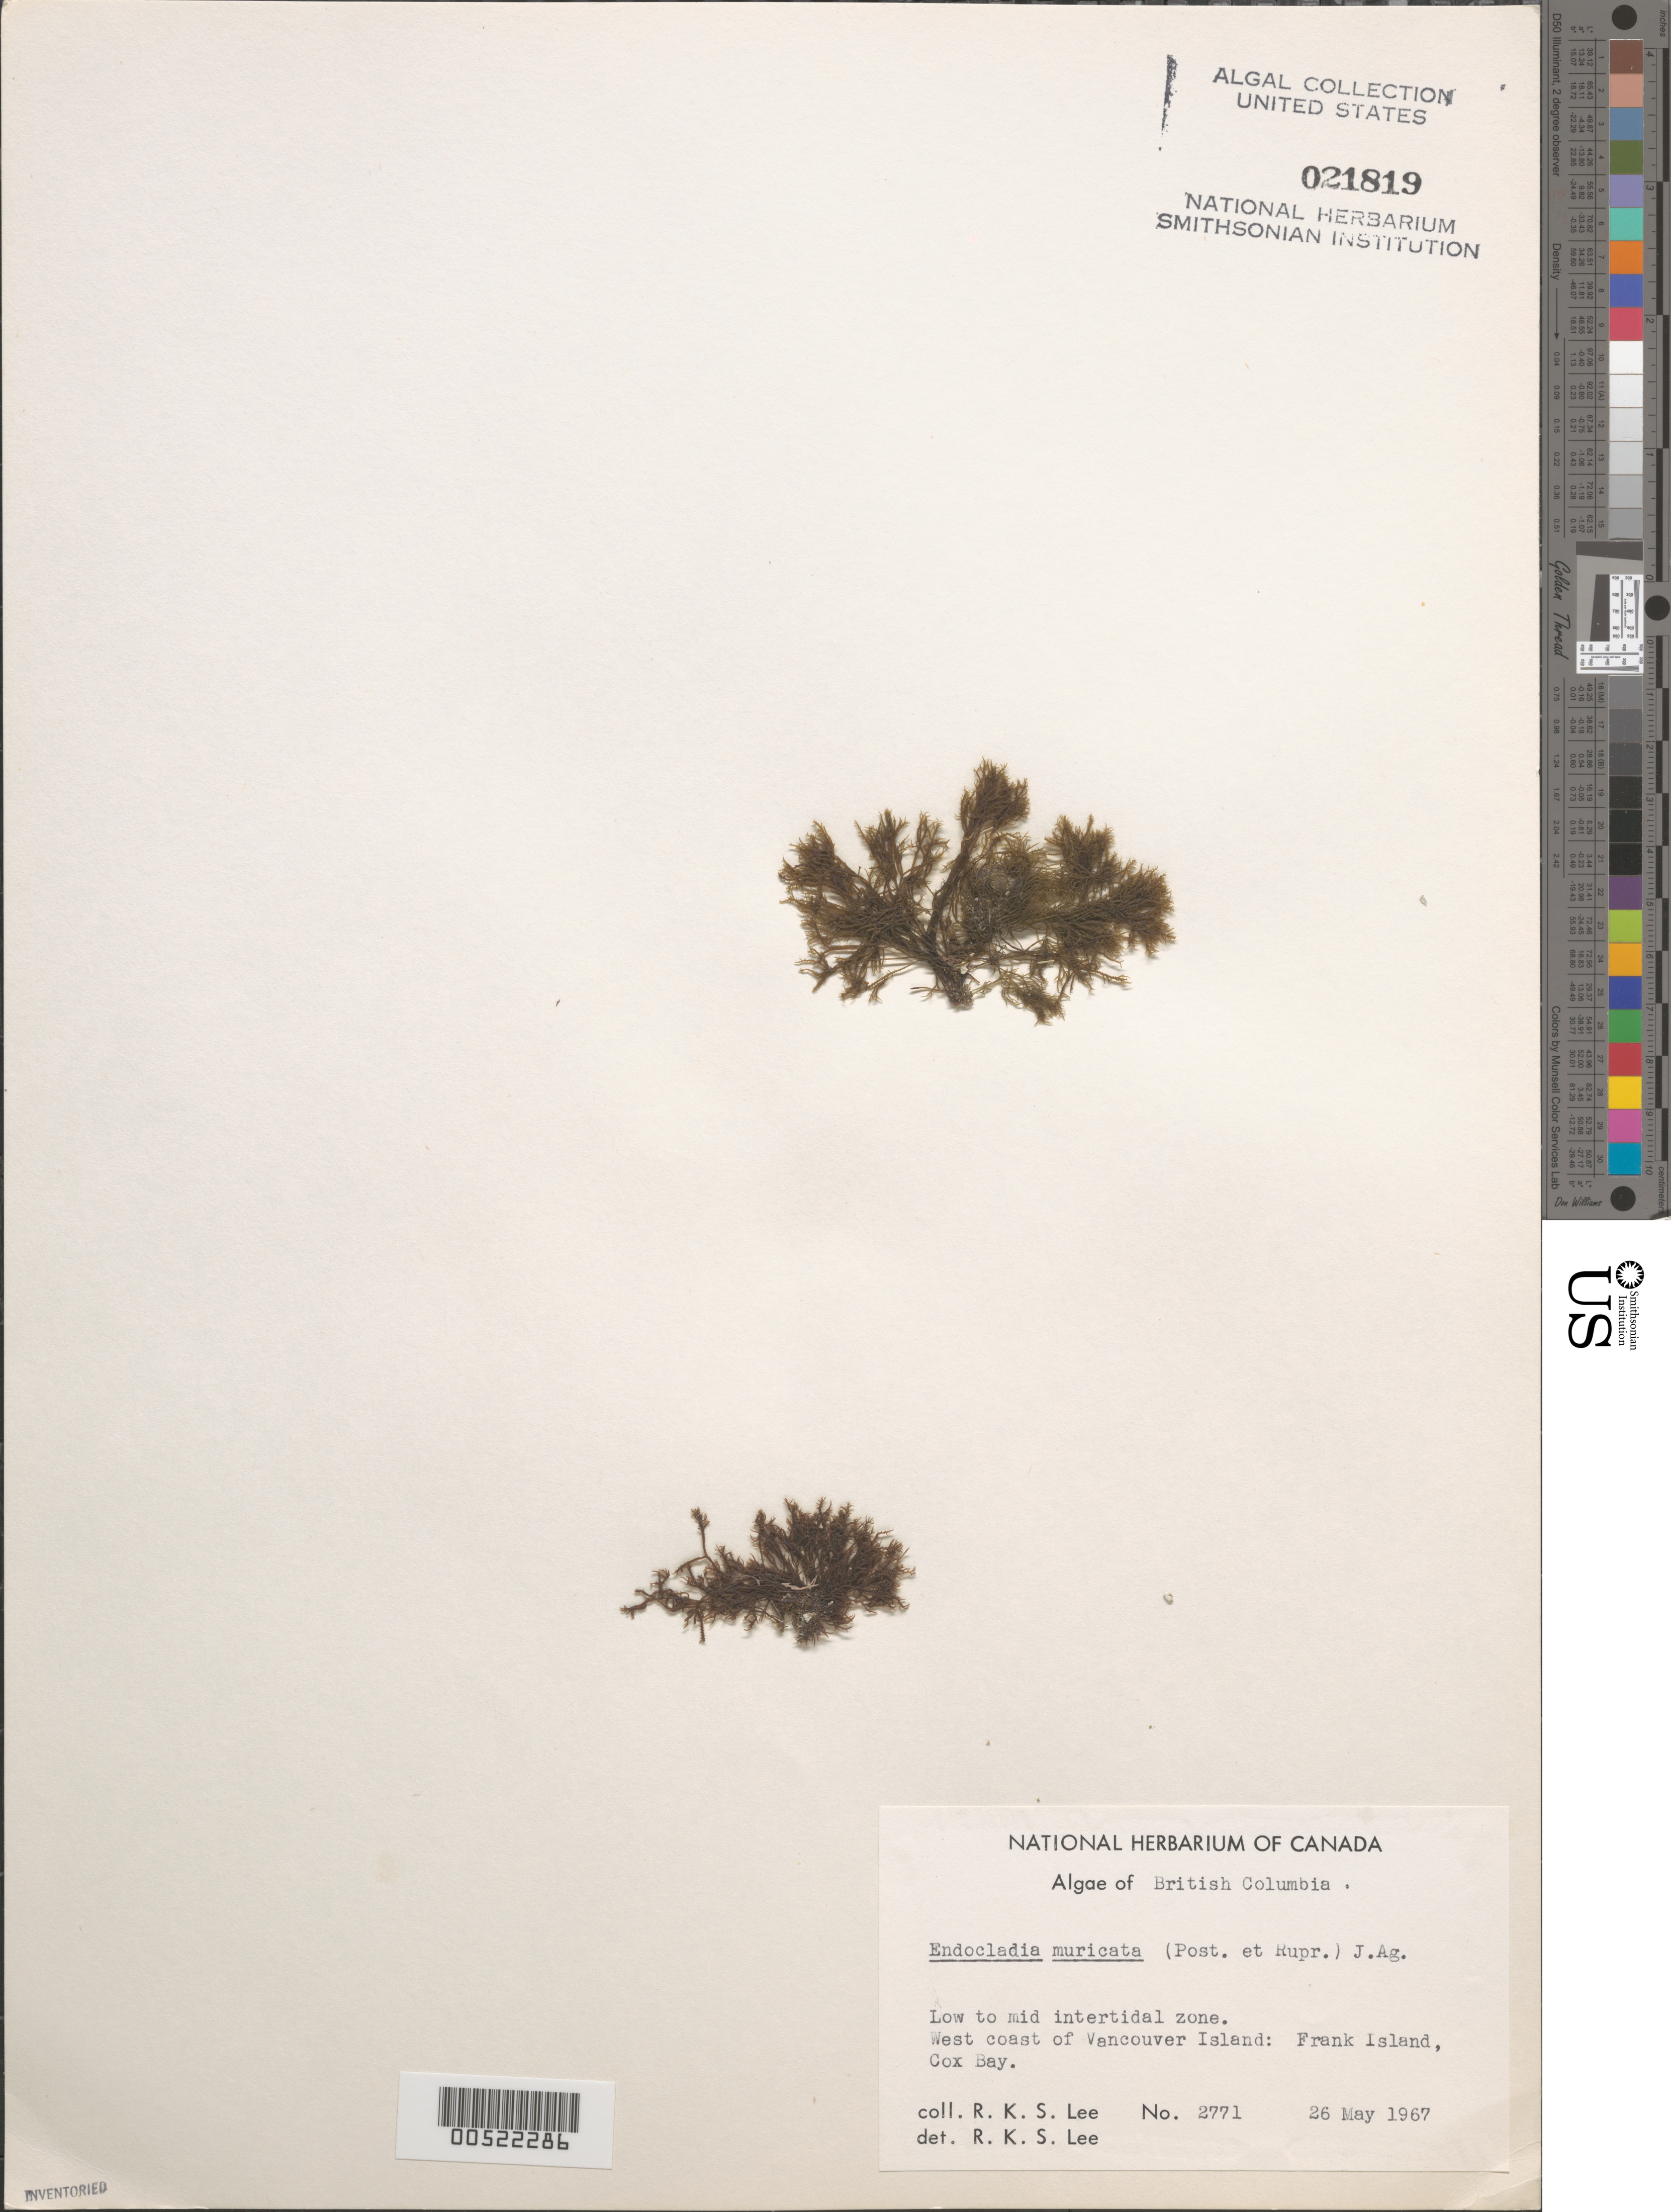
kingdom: Plantae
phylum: Rhodophyta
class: Florideophyceae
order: Gigartinales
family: Endocladiaceae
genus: Endocladia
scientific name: Endocladia muricata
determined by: Lee, R. K. S.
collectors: R. Lee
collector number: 2771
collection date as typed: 26 May 1967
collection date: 1967-05-26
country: Canada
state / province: British Columbia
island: Frank Island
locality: Cox Bay, Vancouver Island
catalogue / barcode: US 21819